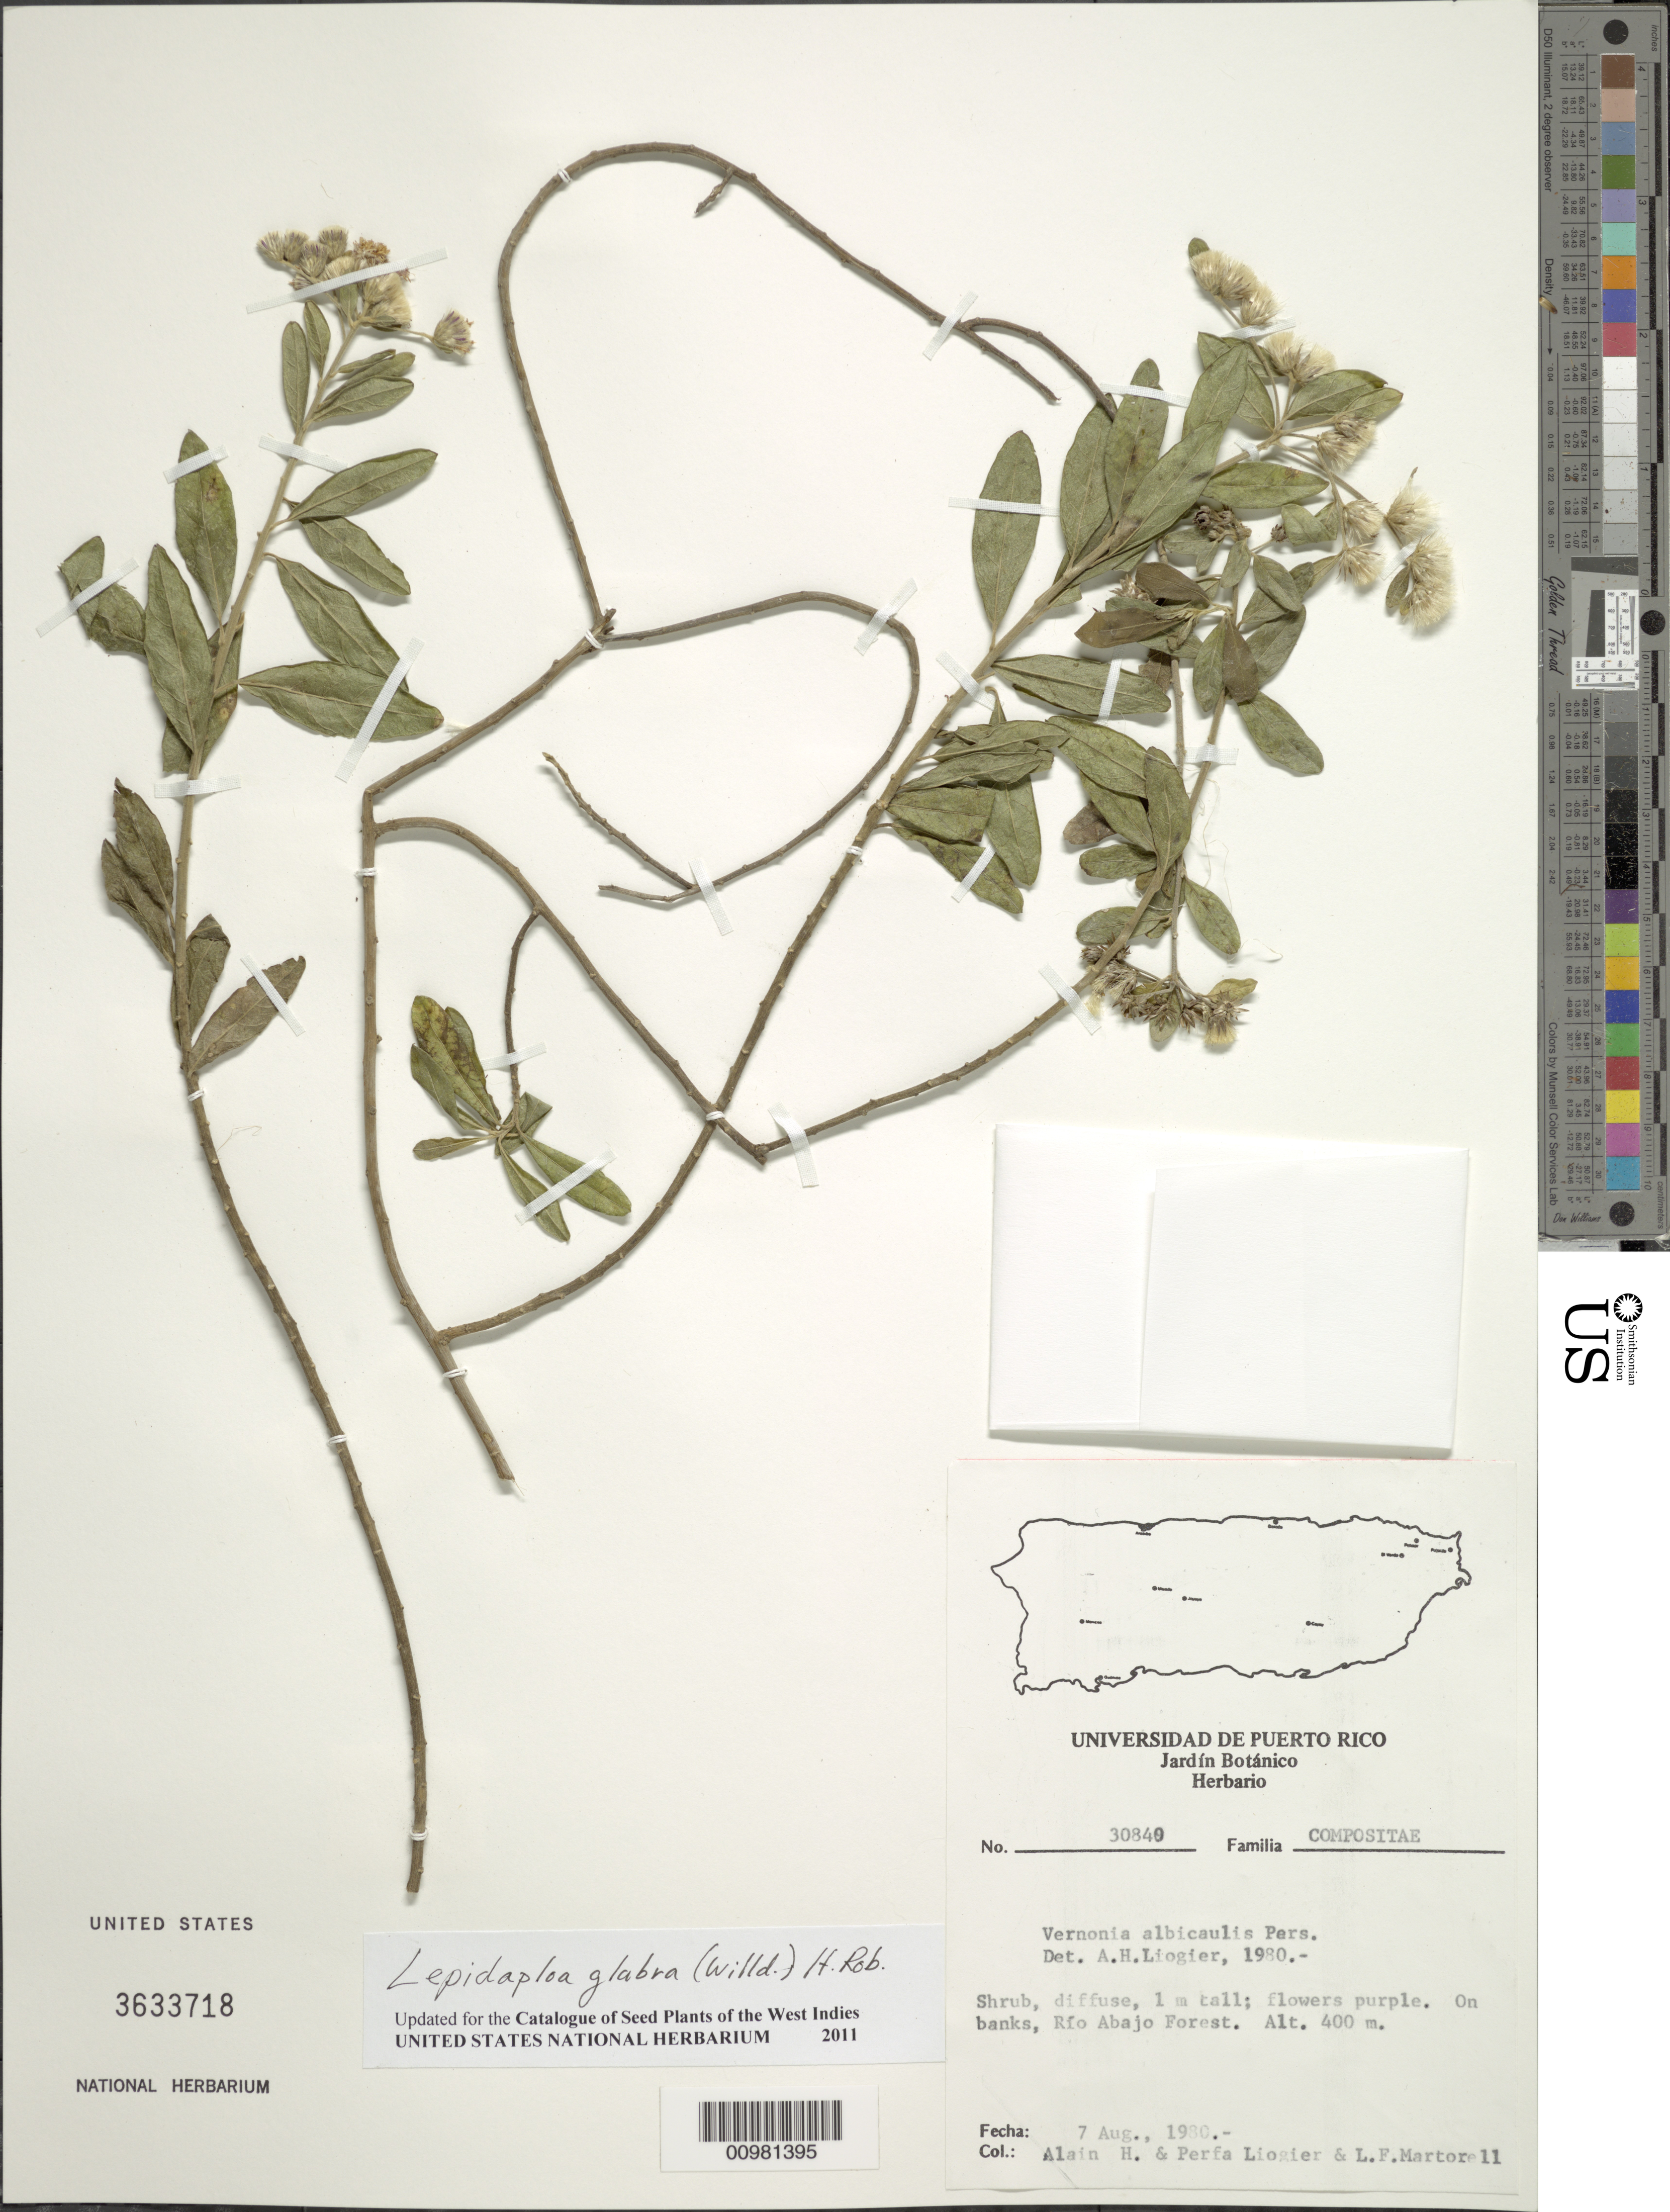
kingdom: Plantae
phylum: Tracheophyta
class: Magnoliopsida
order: Asterales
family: Asteraceae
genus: Lepidaploa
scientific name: Lepidaploa glabra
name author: (Willd.) H. Rob.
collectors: A. H. Liogier, M. P. Liogier & L. Martorell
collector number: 30840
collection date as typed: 07 Aug 1980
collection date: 1980-08-07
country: Puerto Rico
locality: Rio Abajo Forest.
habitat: On banks.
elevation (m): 400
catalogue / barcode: US 3633718